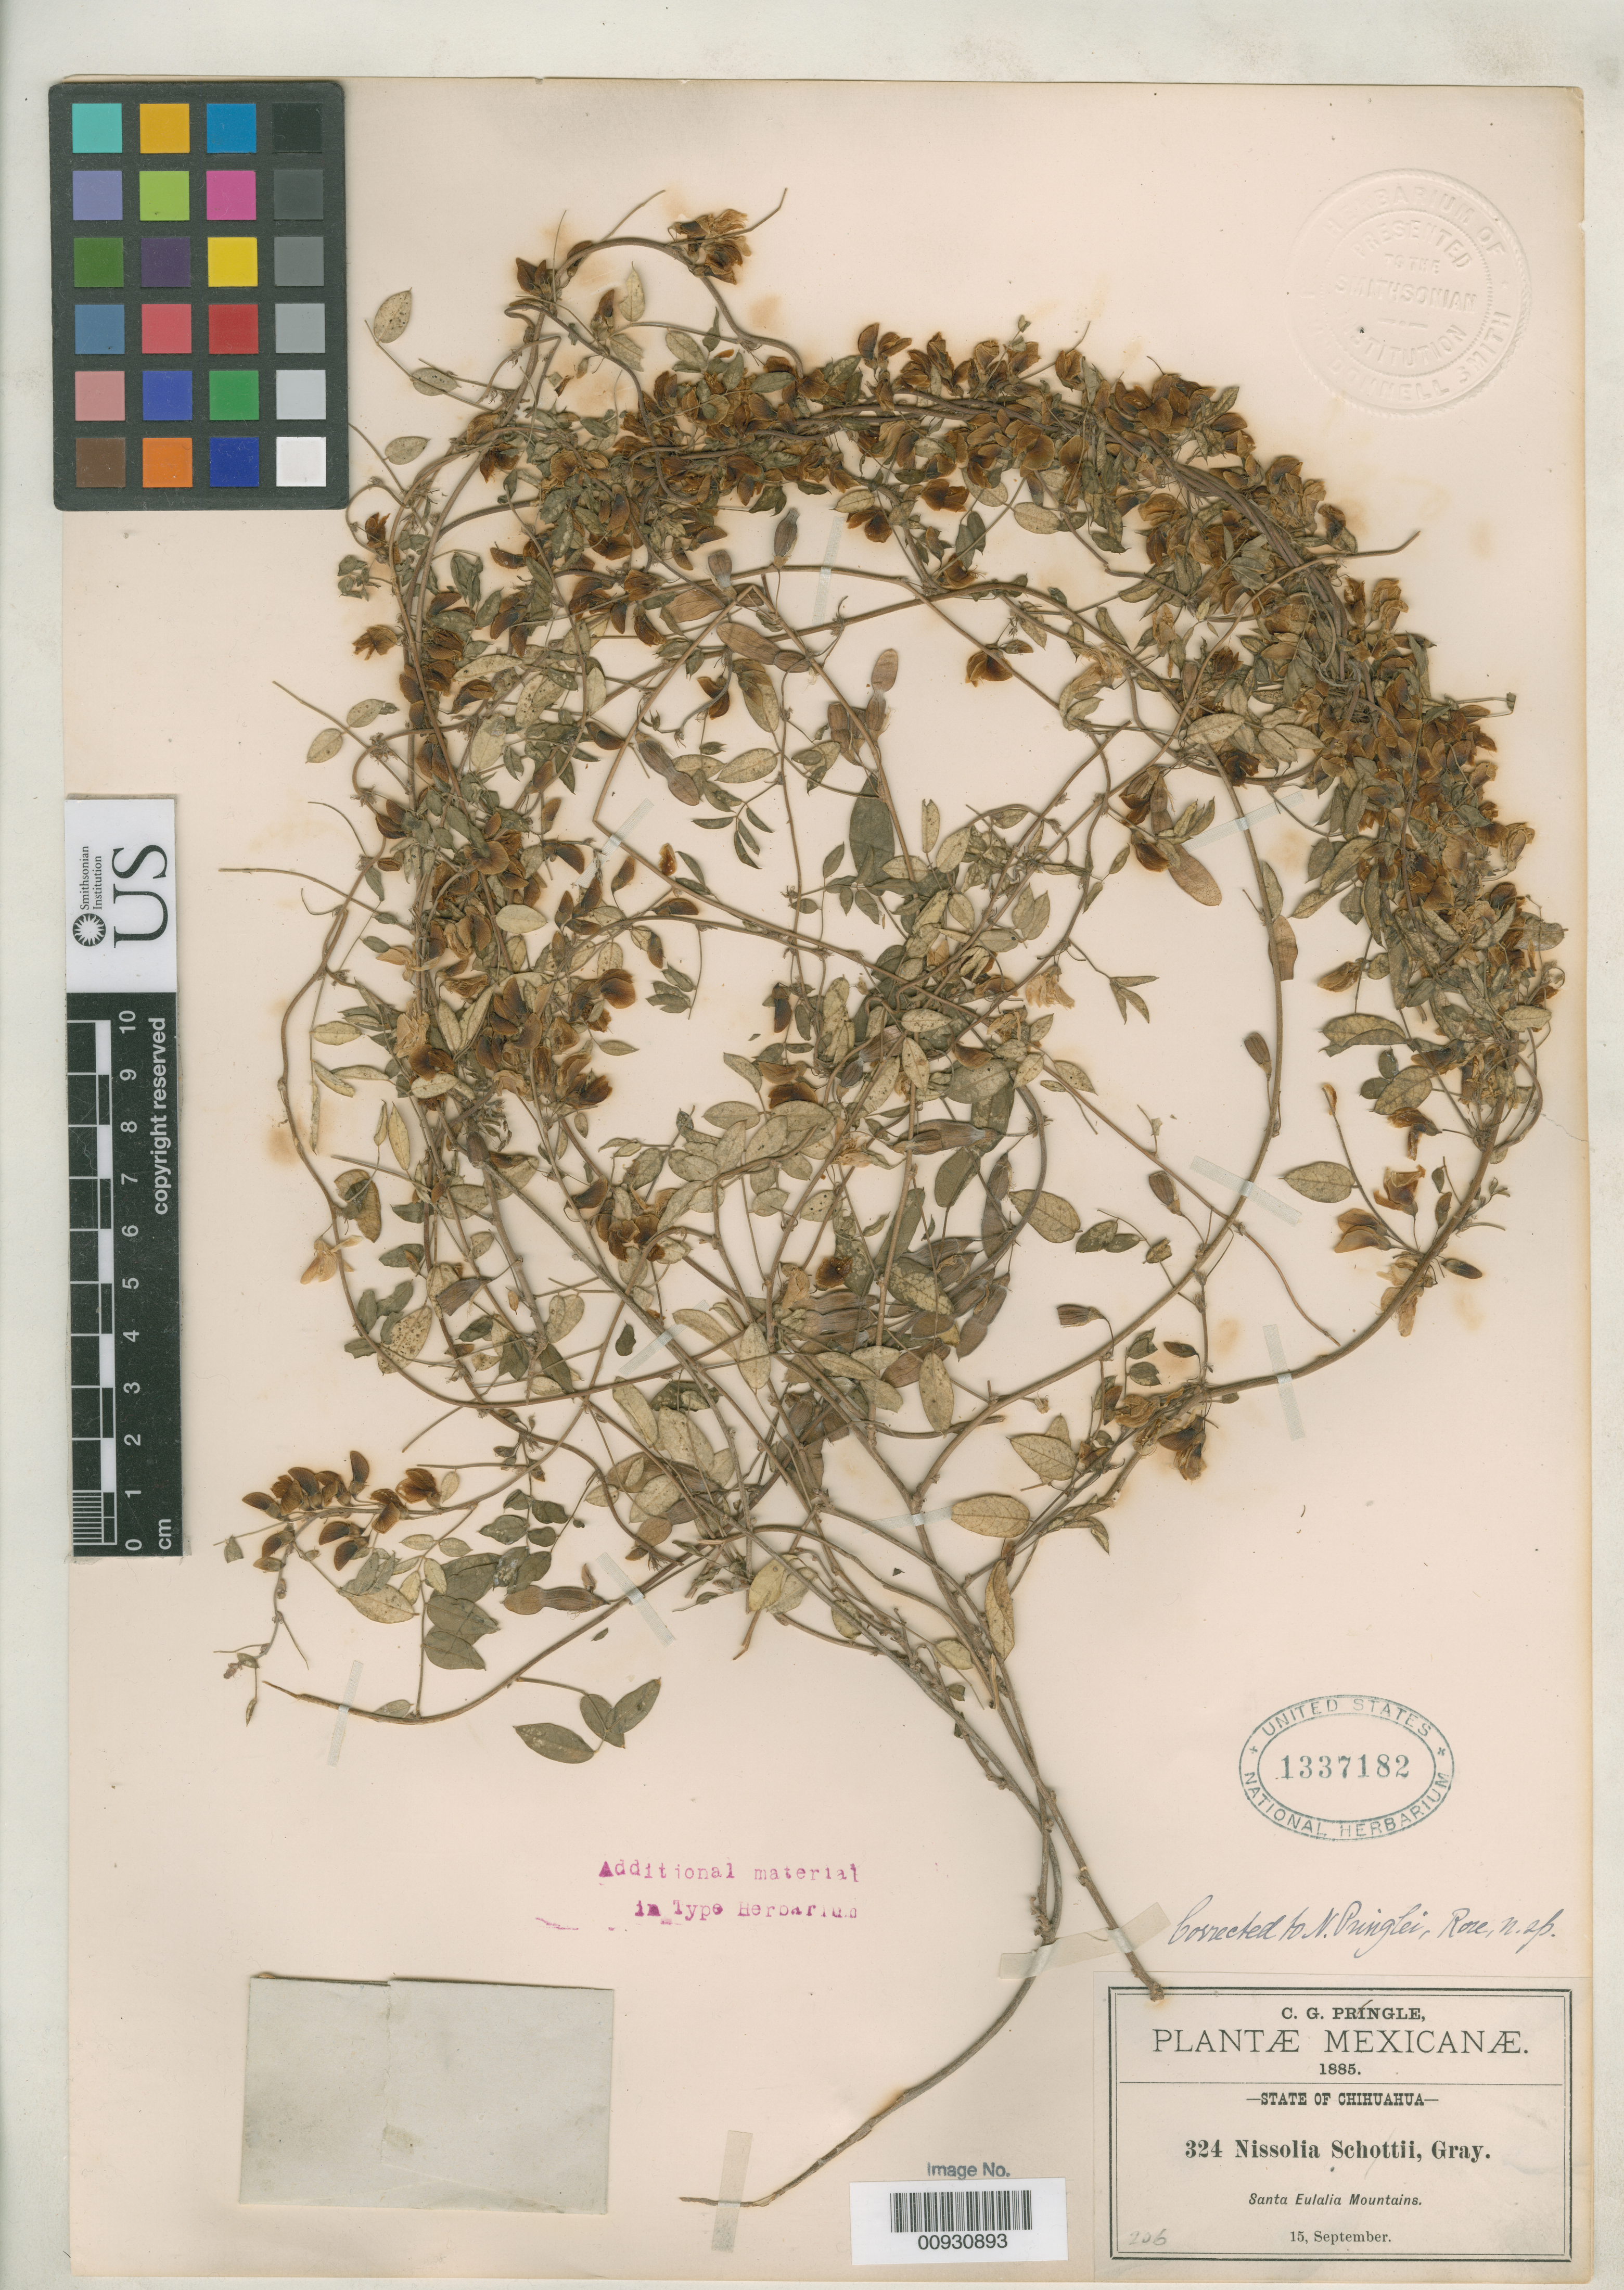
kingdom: Plantae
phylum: Tracheophyta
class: Magnoliopsida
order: Fabales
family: Fabaceae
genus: Nissolia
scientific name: Nissolia pringlei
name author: Rose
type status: Isotype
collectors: C. G. Pringle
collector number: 324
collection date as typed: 15 Sep 1885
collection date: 1885-09-15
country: Mexico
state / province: Chihuahua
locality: Santa Eulalia Mountains.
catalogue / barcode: US 1337182